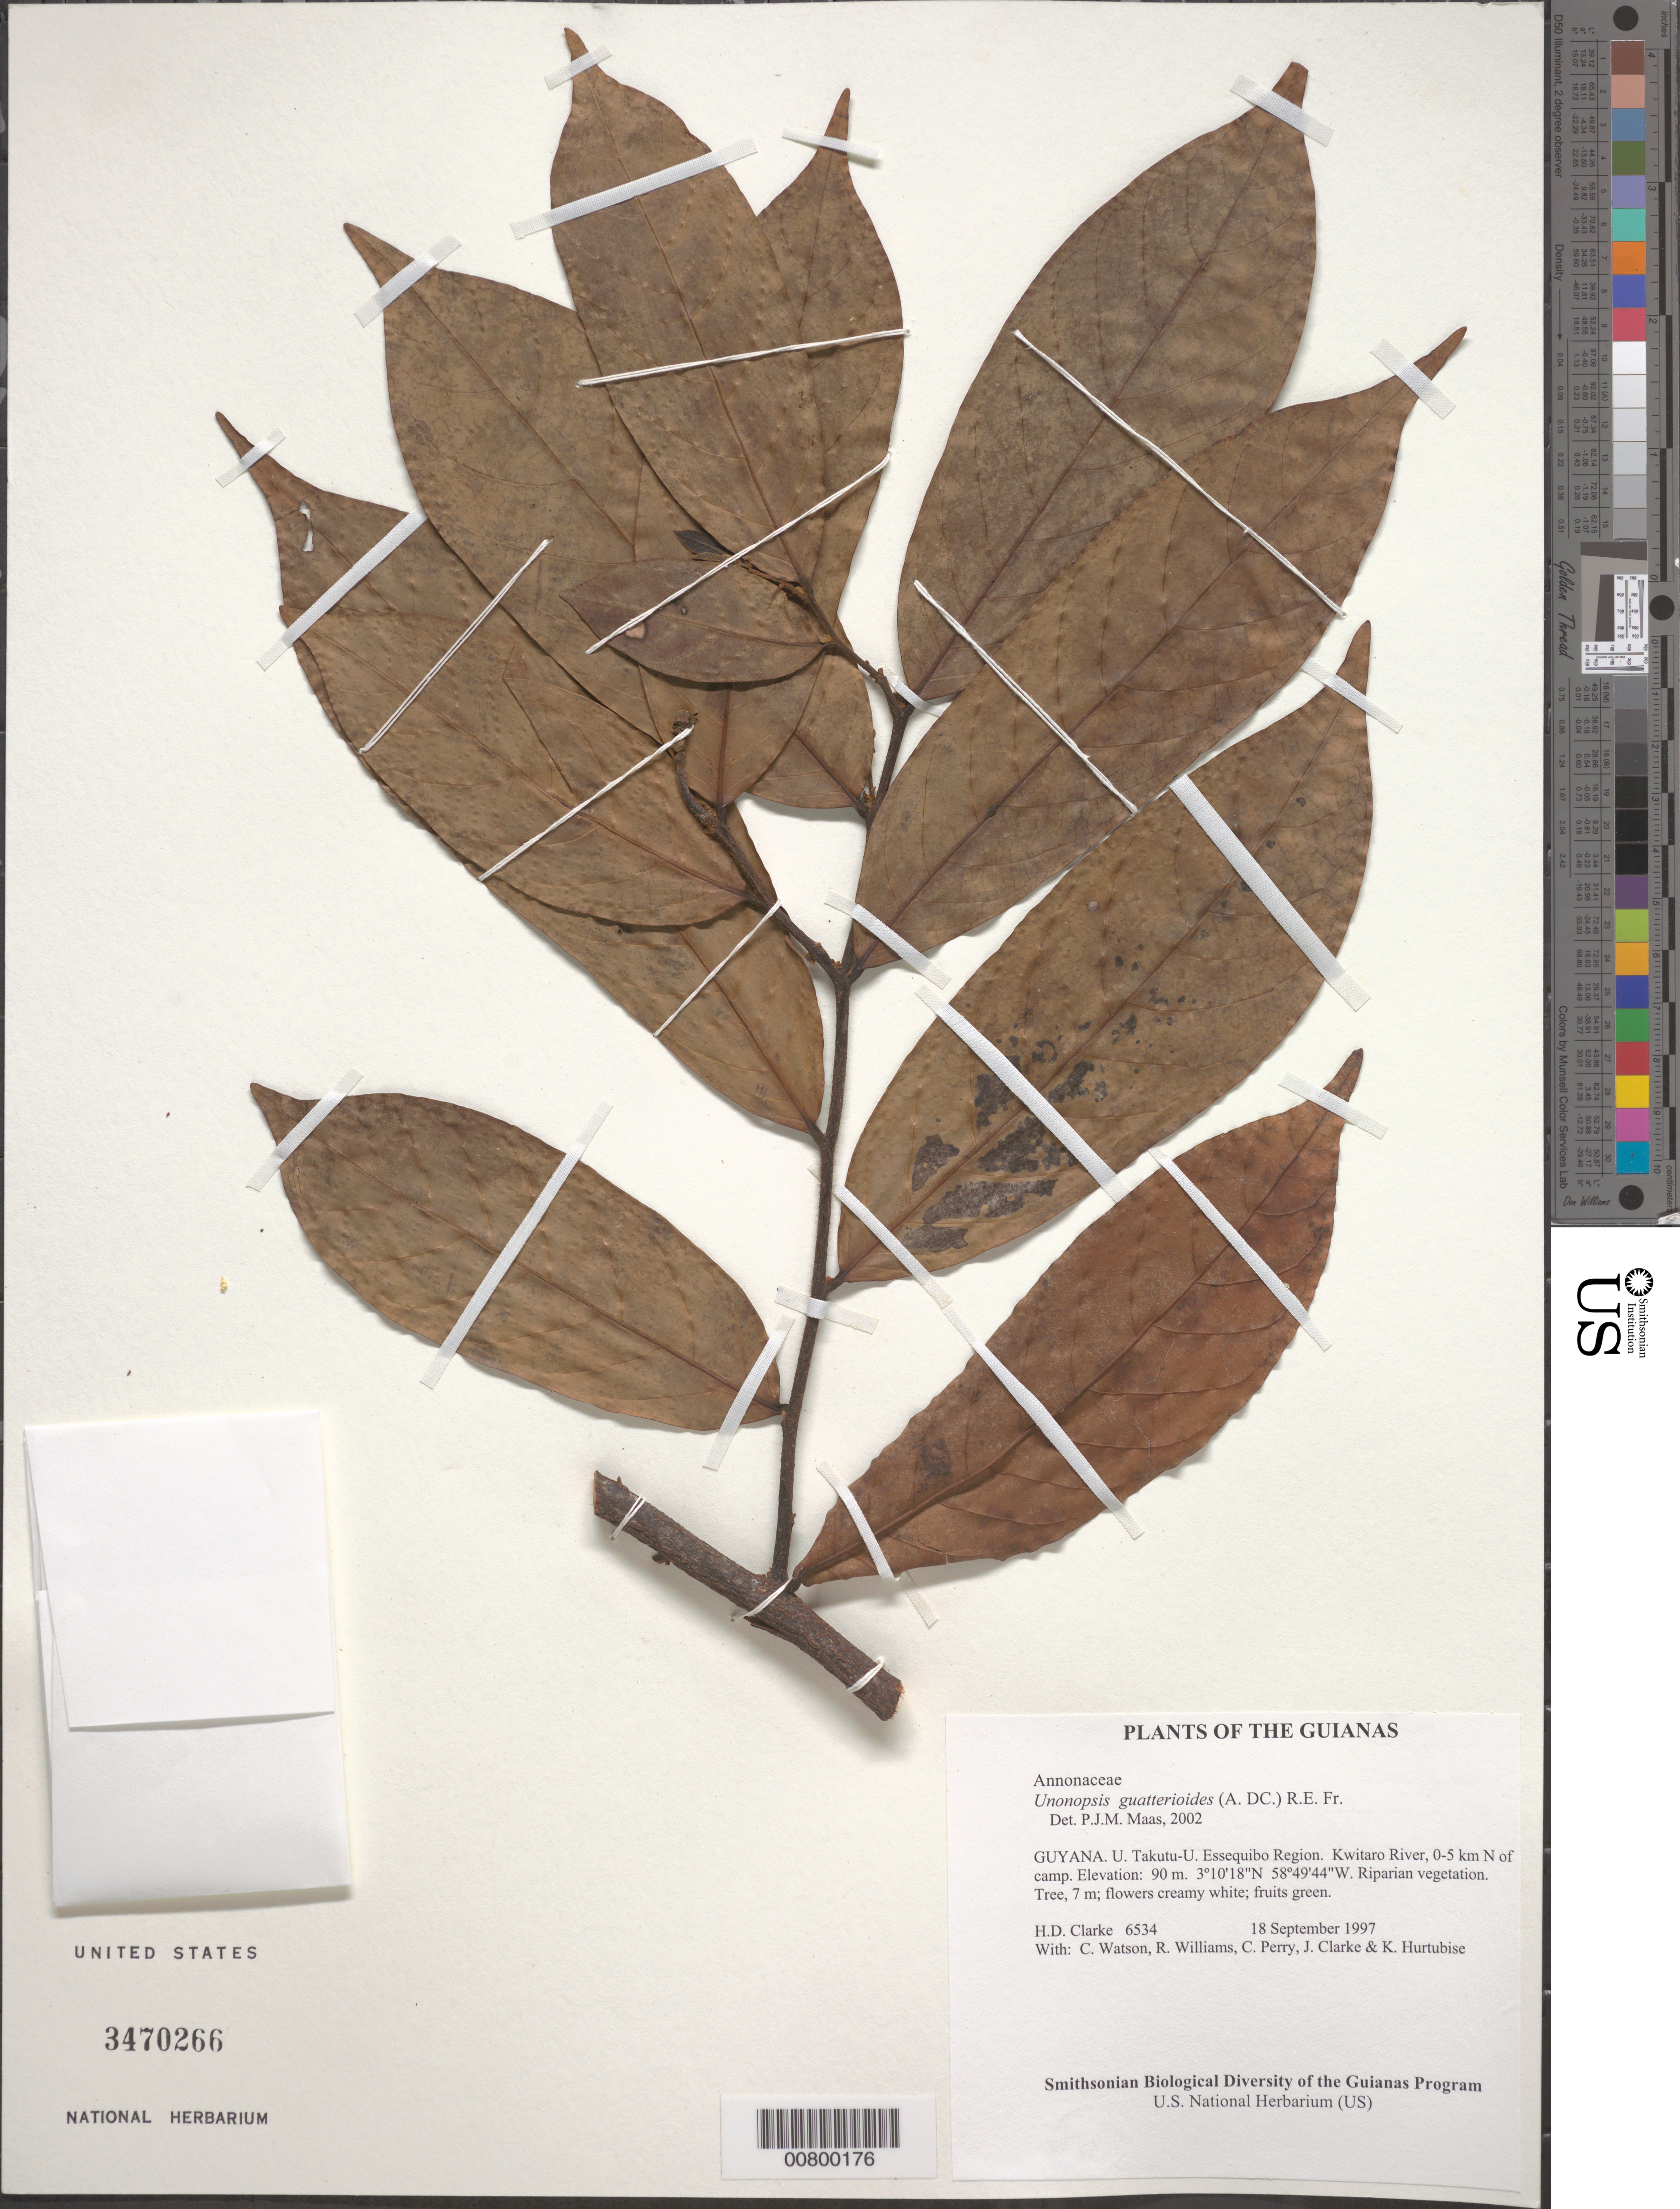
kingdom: Plantae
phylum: Tracheophyta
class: Magnoliopsida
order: Magnoliales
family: Annonaceae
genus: Unonopsis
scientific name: Unonopsis guatterioides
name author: (A. DC.) R.E. Fr.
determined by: Maas, Paul J. M.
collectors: H. D. Clarke, C. Watson, R. Williams, C. Perry, J. Clarke & K. Hurtubise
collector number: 6534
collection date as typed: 18 September 1997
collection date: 1997-09-18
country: Guyana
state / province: U. Takutu-U. Essequibo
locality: Kwitaro River, 0-5 km N of camp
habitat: Riparian vegetation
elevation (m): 90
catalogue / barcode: US 3470266